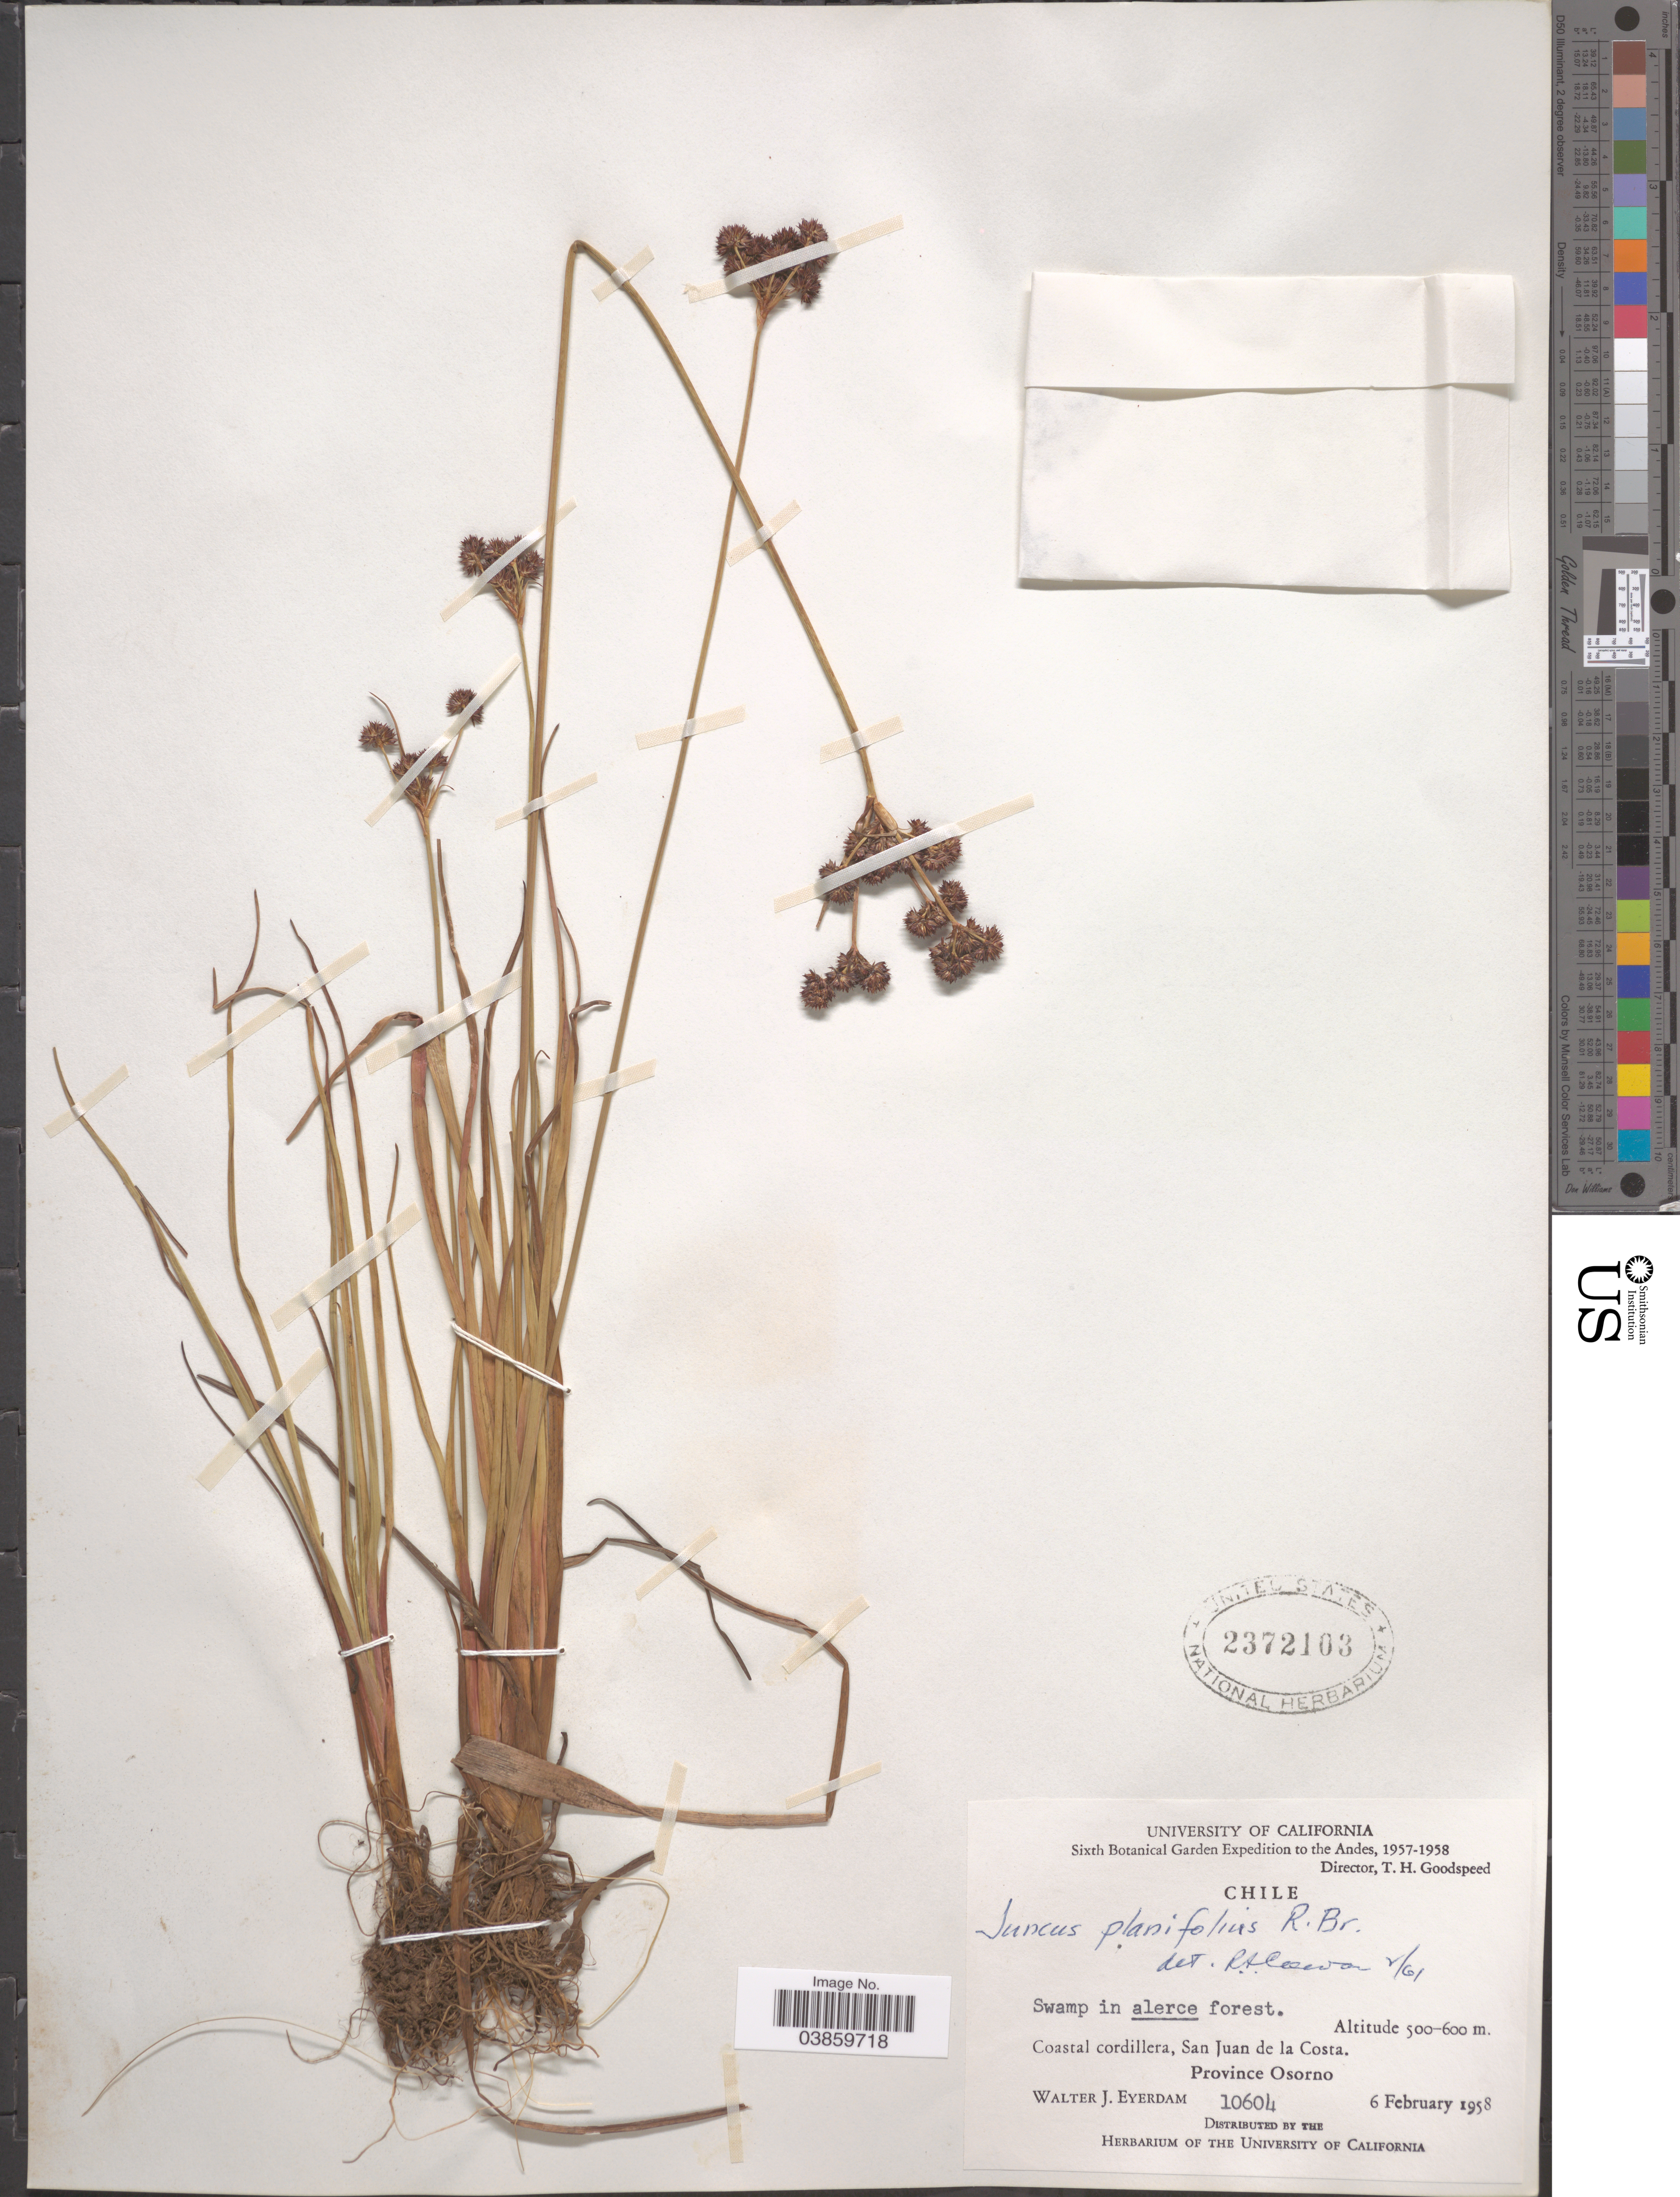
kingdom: Plantae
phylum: Tracheophyta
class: Liliopsida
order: Poales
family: Juncaceae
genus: Juncus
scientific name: Juncus planifolius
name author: R. Br.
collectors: W. J. Eyerdam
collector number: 10604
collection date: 1958-02-06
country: Chile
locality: The Andes. Coastal cordillera, San Juan de la Costa. Province Osorno.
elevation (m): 500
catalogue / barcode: US 2372103